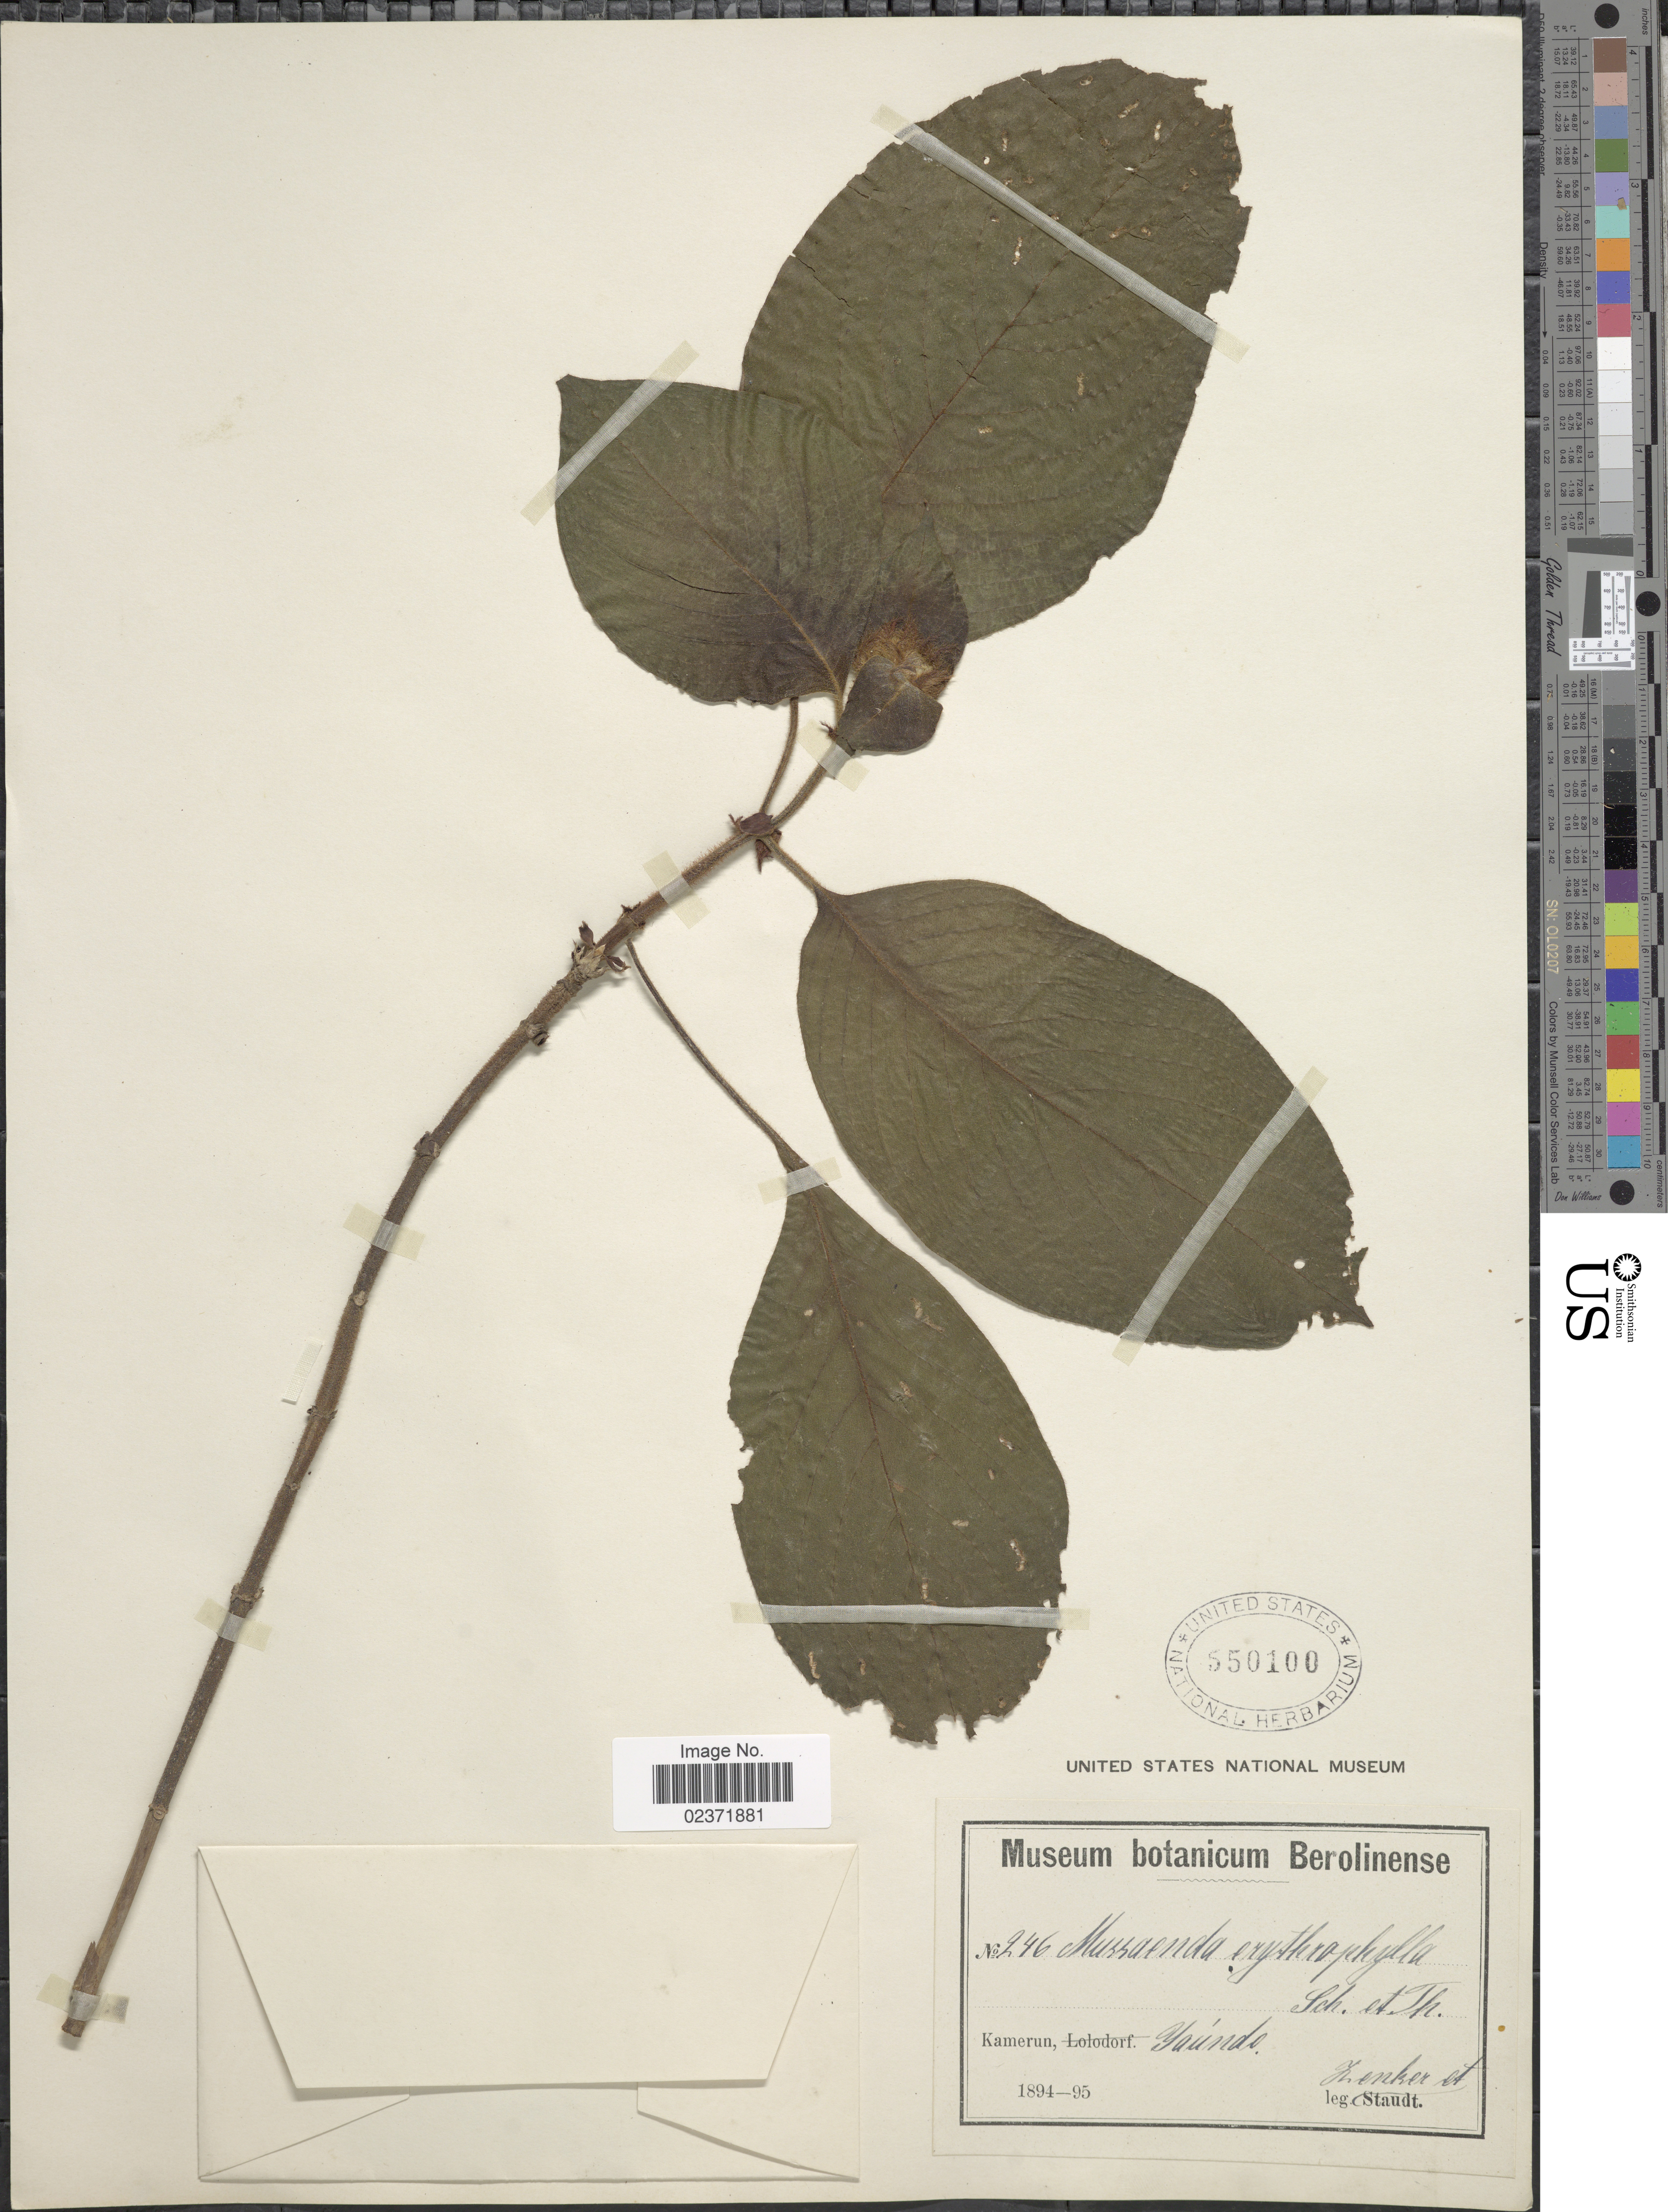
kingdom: Plantae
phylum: Tracheophyta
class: Magnoliopsida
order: Gentianales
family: Rubiaceae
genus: Mussaenda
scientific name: Mussaenda erythrophylla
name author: Schumach. & Thonn.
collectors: Zenker, -- & -. Staudt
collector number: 246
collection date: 1894/1895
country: Cameroon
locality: Kamerun, Yaunde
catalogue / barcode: US 550100